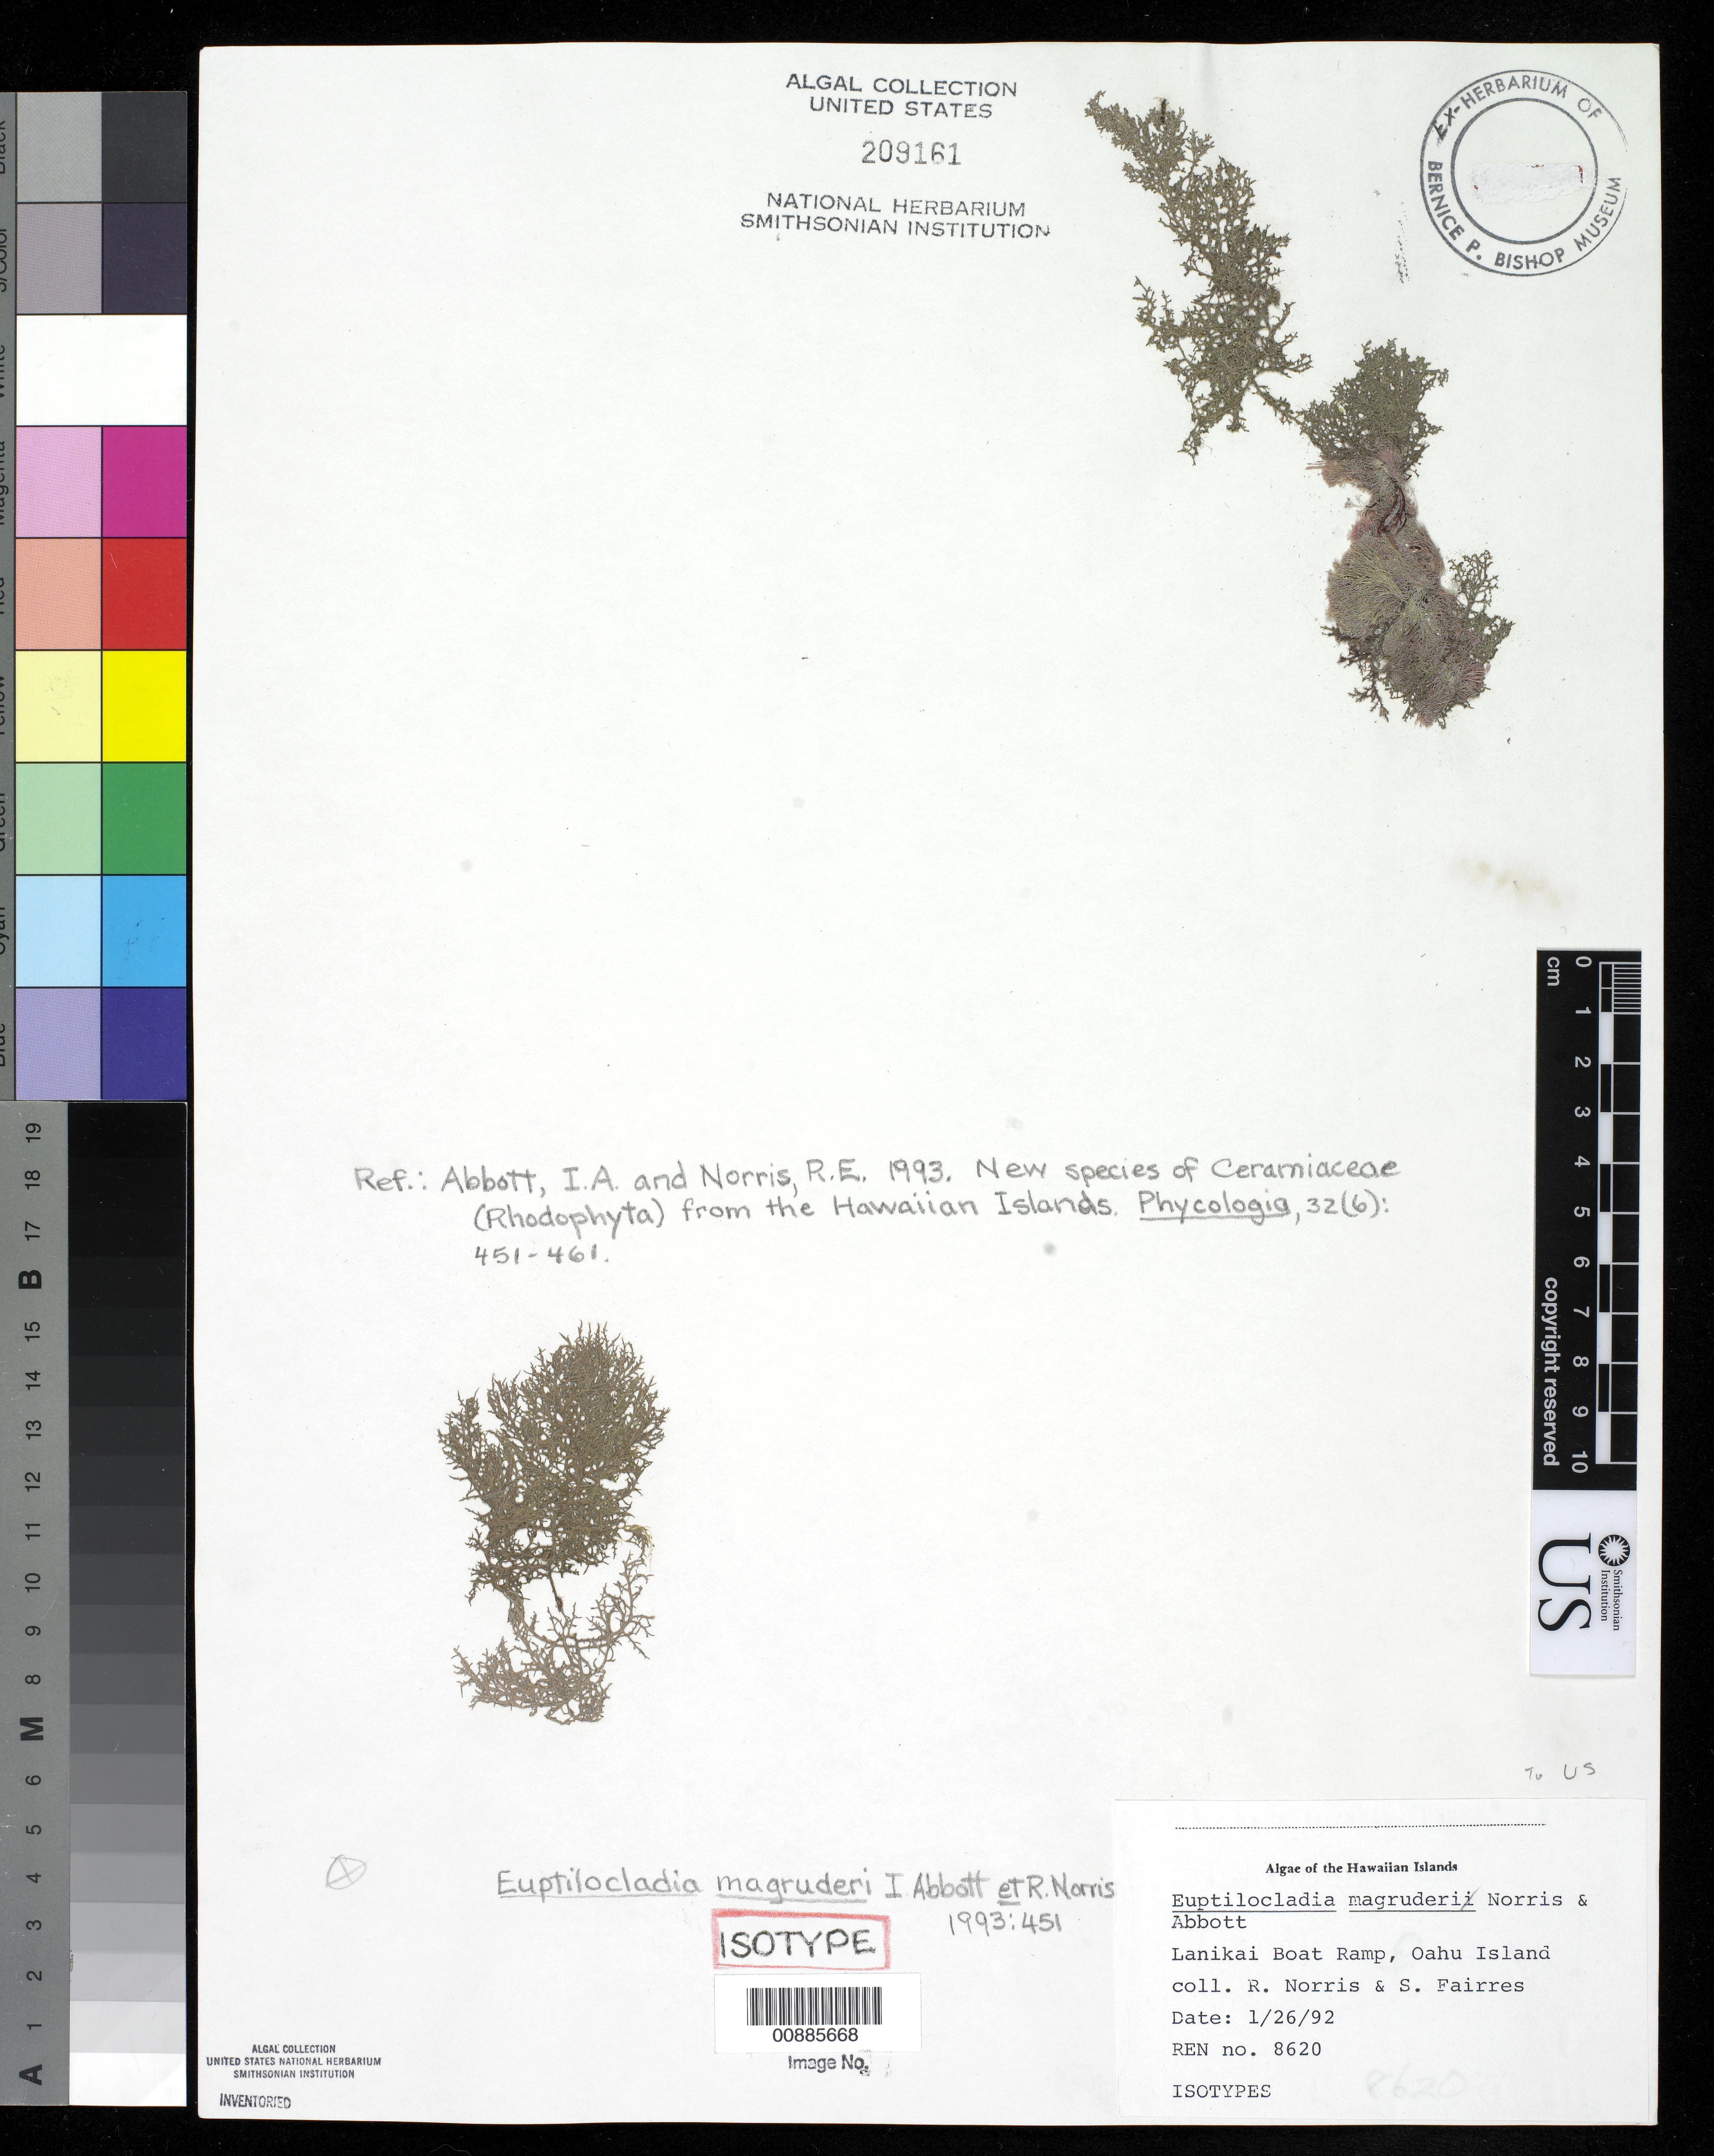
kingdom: Plantae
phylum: Rhodophyta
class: Florideophyceae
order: Ceramiales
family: Callithamniaceae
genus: Euptilocladia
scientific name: Euptilocladia magruderi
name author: I.A. Abbott & R.E. Norris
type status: Isotype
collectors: R. E. Norris & S. Fairres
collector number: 8620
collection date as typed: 26 Jan 1992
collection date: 1992-01-26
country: United States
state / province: Hawaii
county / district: Honolulu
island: Oahu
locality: Lanikai Boat Ramp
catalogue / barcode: US 209161